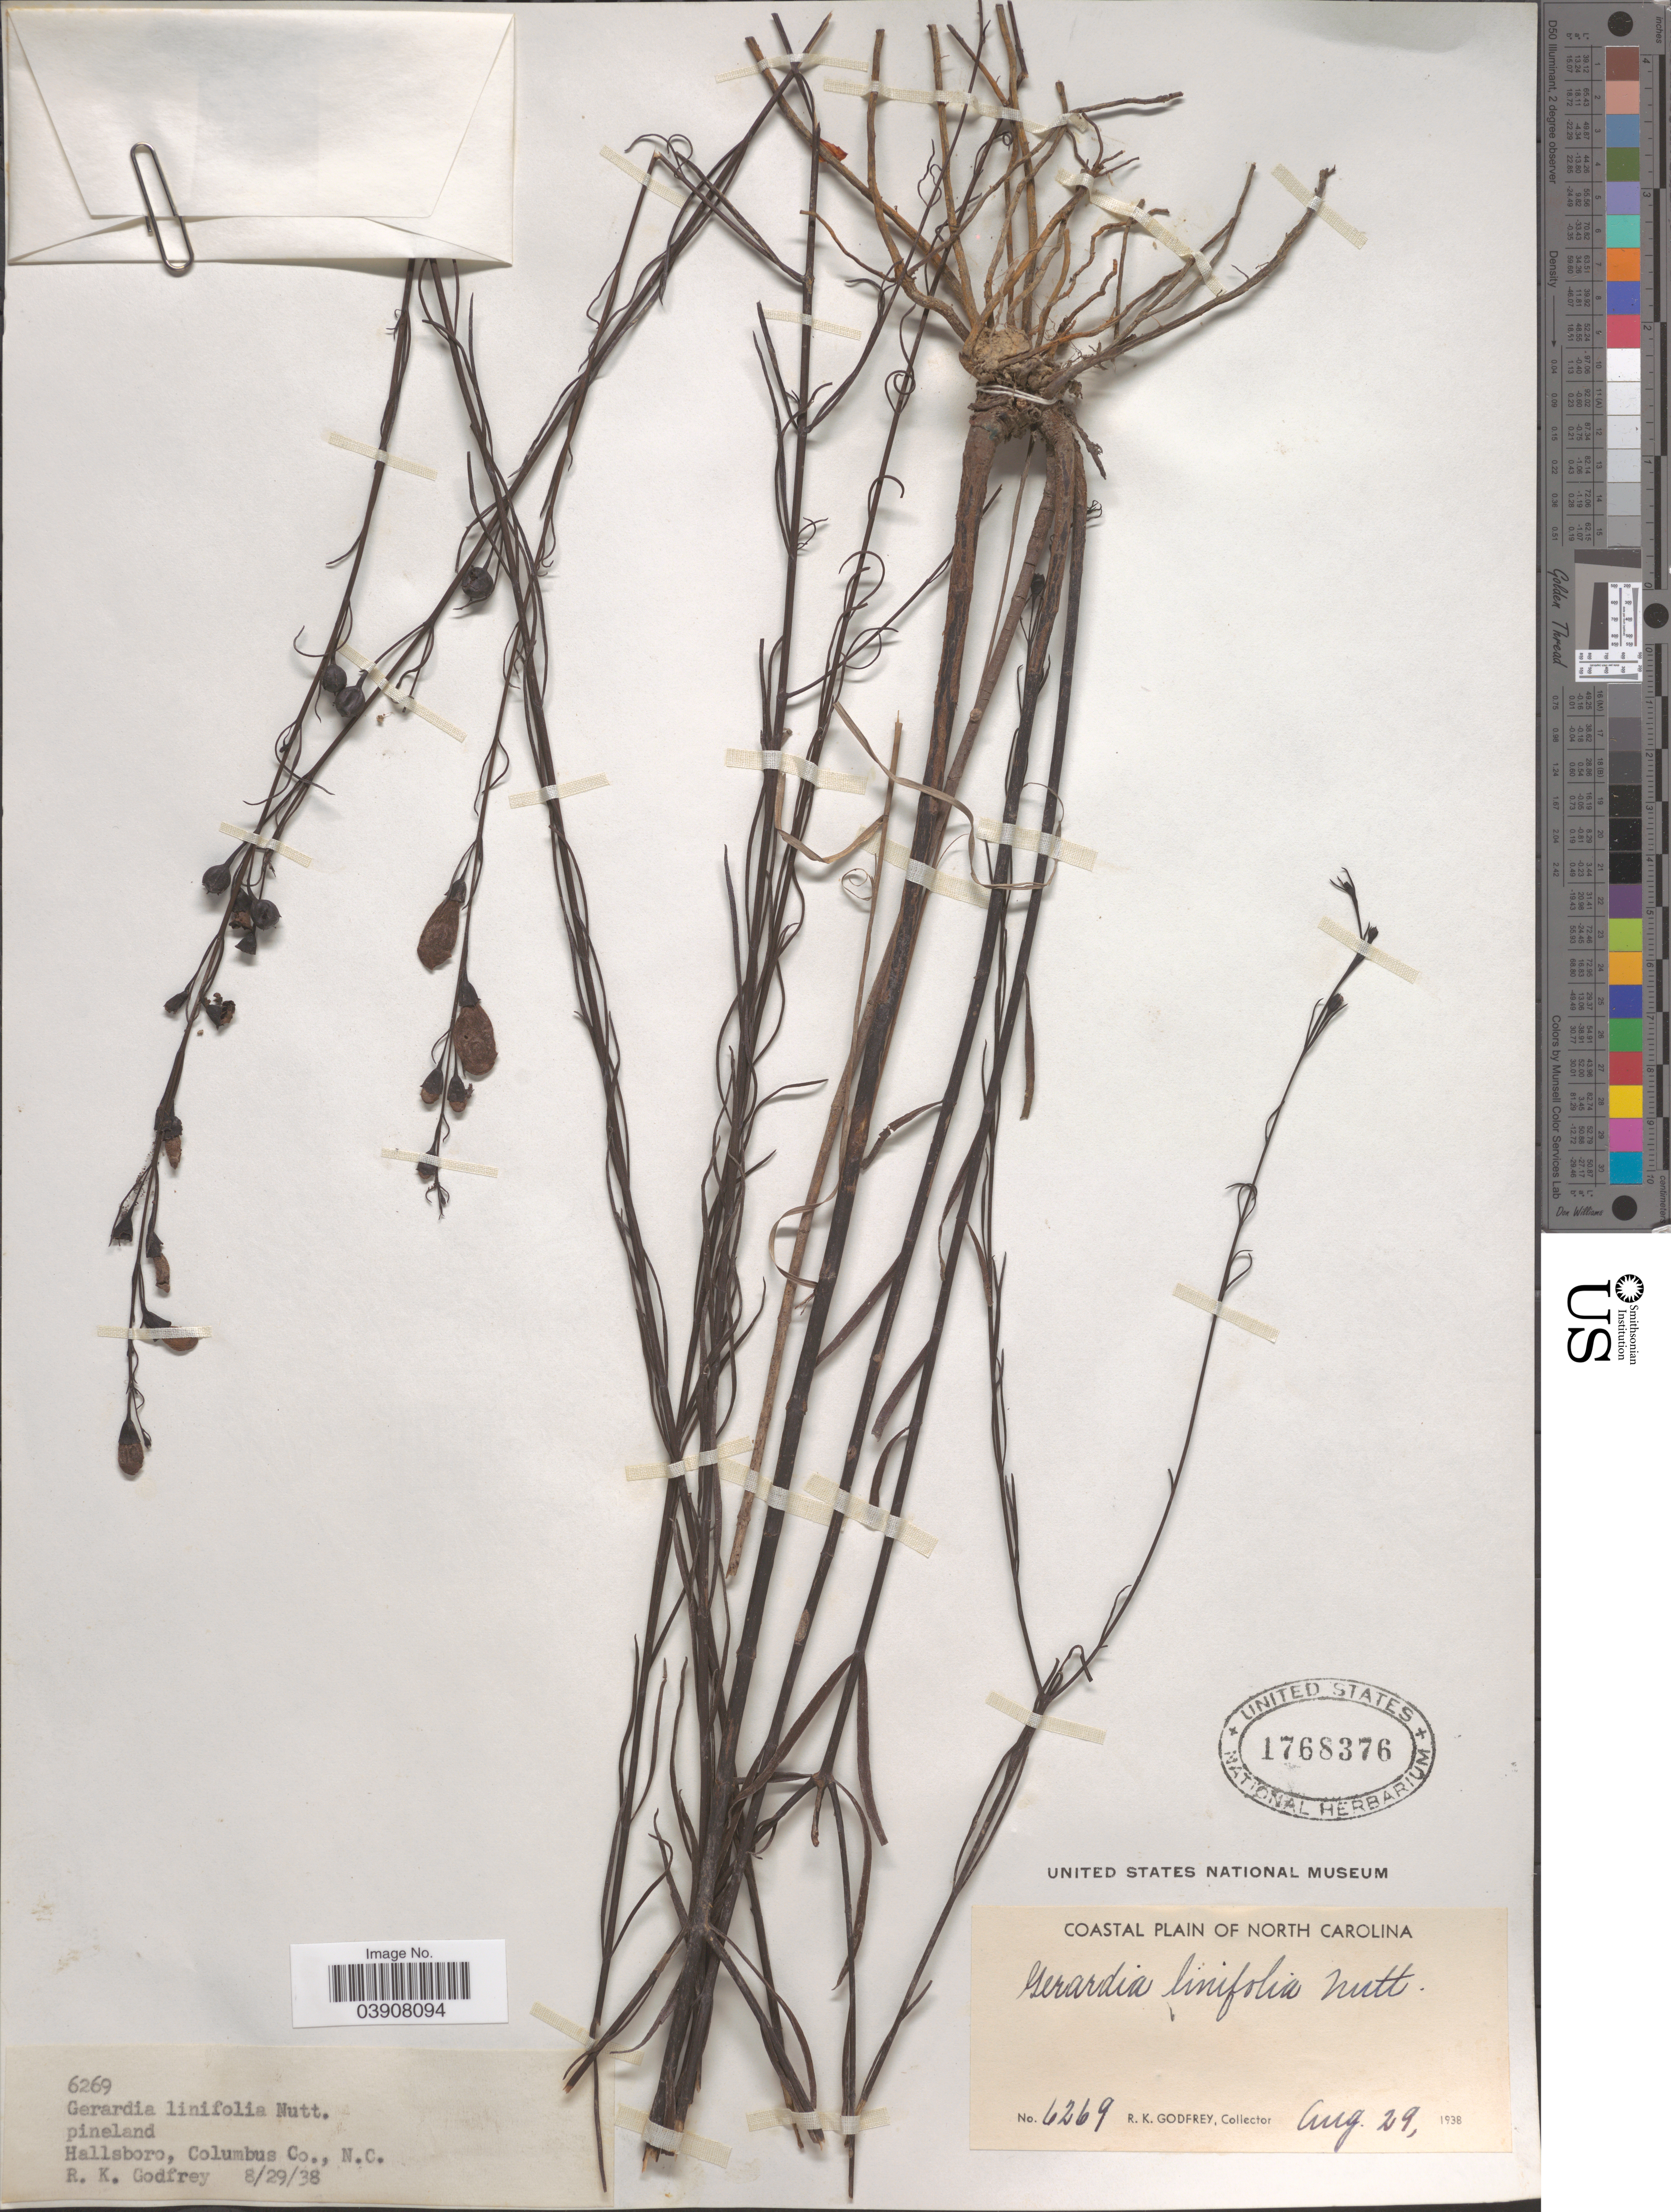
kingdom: Plantae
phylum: Tracheophyta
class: Magnoliopsida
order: Lamiales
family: Orobanchaceae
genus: Agalinis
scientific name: Agalinis linifolia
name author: (Nutt.) Britton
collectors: R. K. Godfrey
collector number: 6269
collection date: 1938-08-29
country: United States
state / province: North Carolina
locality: Coastal Plain of North Carolina. Hallsboro, Columbus Co.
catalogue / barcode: US 1768376